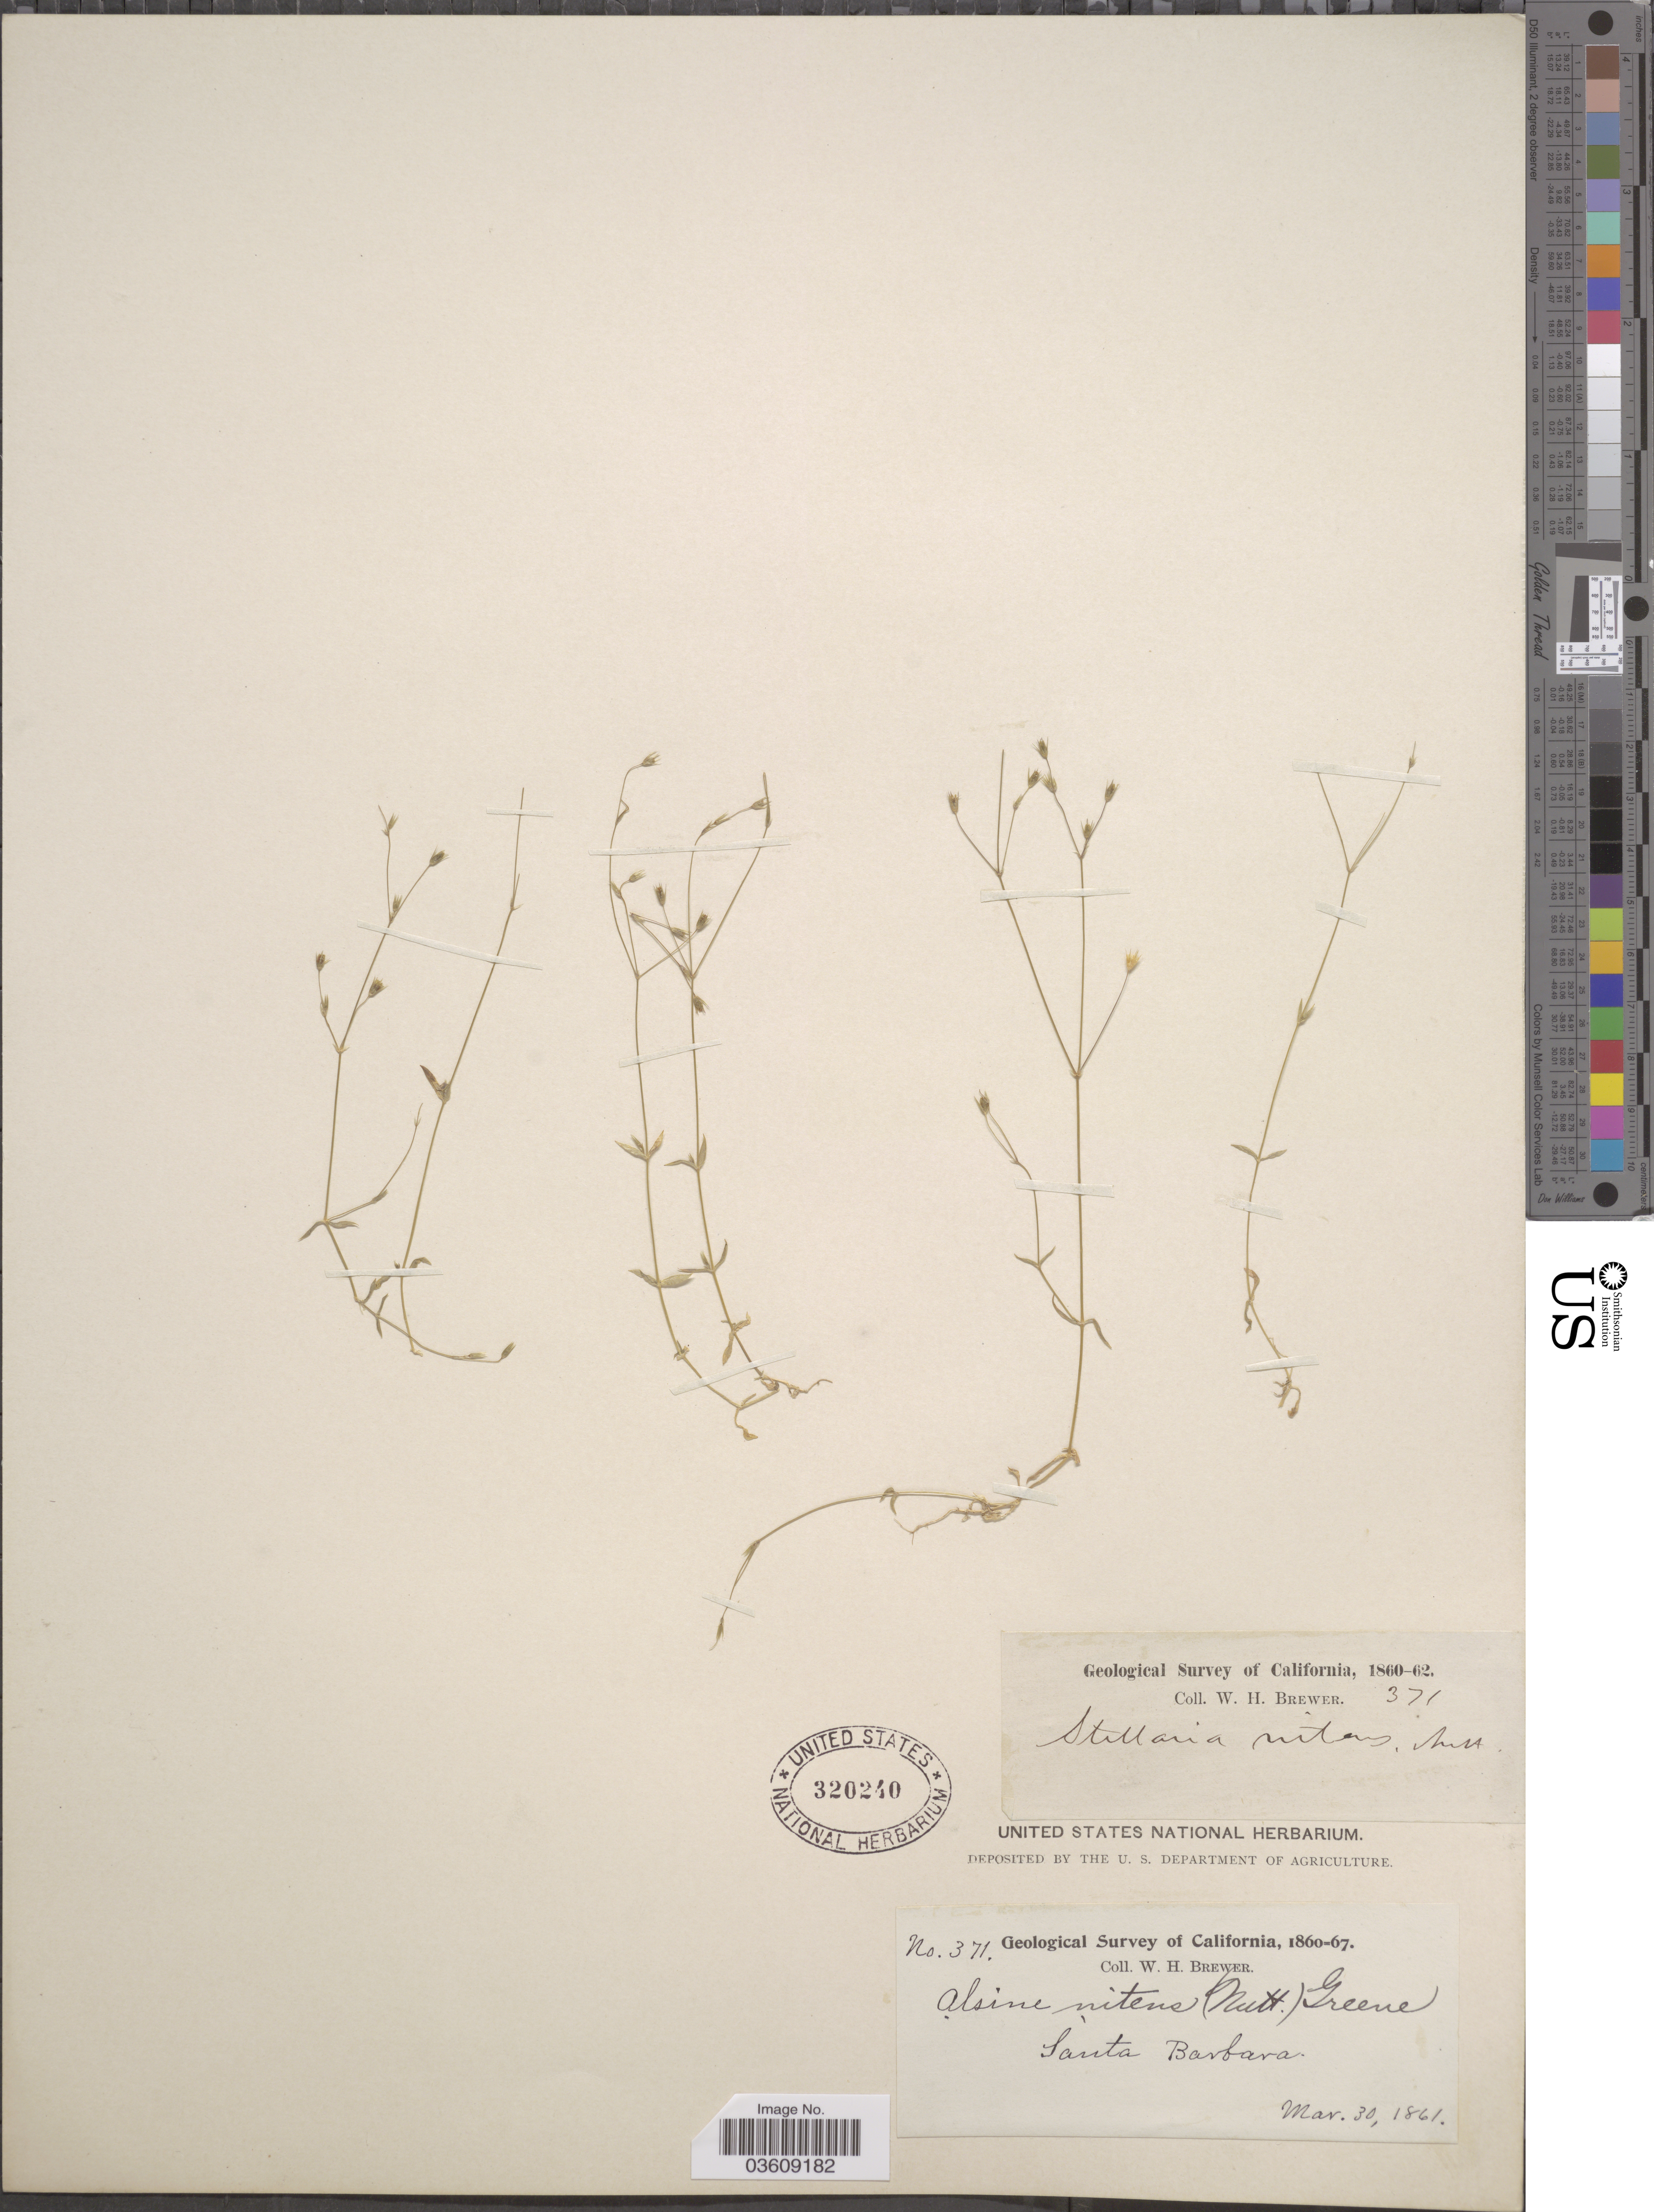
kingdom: Plantae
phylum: Tracheophyta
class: Magnoliopsida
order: Caryophyllales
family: Caryophyllaceae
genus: Stellaria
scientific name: Stellaria nitens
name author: Nutt.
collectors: W. H. Brewer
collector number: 371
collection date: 1861-03-30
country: United States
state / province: California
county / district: Santa Barbara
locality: Santa Barbara.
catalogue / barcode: US 320240